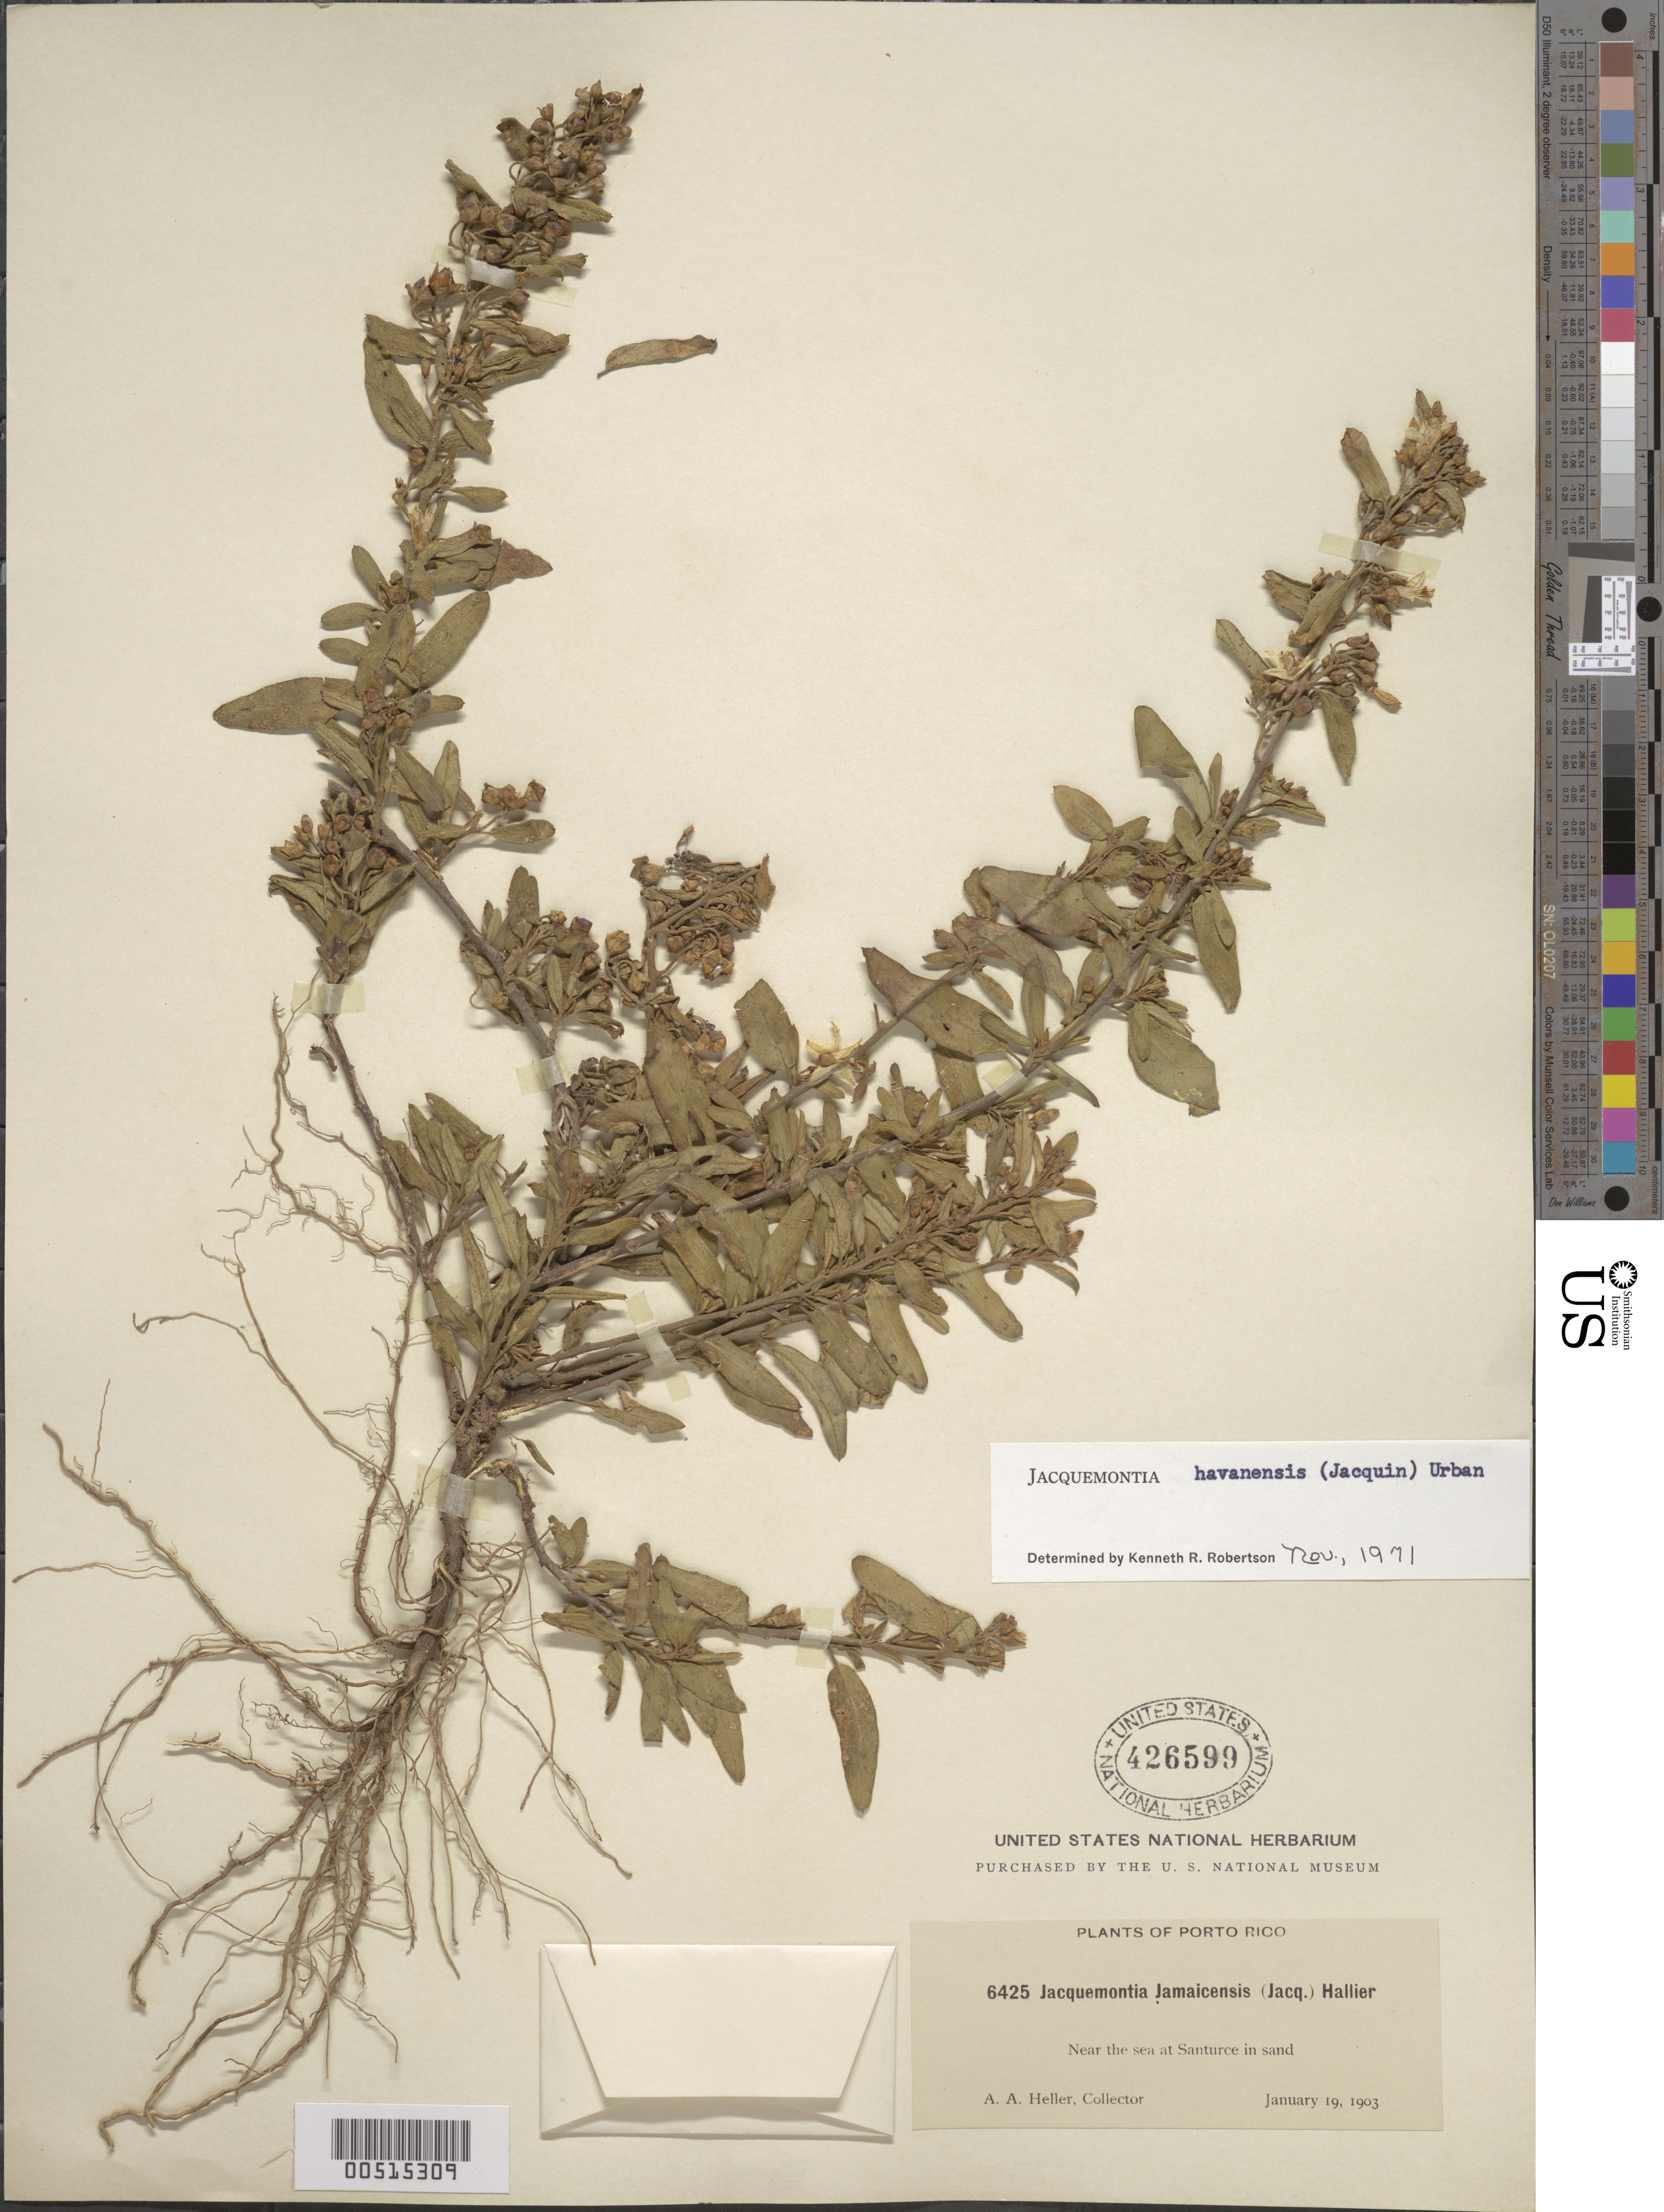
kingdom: Plantae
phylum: Tracheophyta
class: Magnoliopsida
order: Solanales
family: Convolvulaceae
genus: Jacquemontia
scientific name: Jacquemontia havanensis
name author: (Jacq.) Urb.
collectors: A. A. Heller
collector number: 6425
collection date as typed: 19 Jan 1903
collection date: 1903-01-19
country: Puerto Rico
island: Greater Antilles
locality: Santurce. In sand near Sea.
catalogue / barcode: US 426599